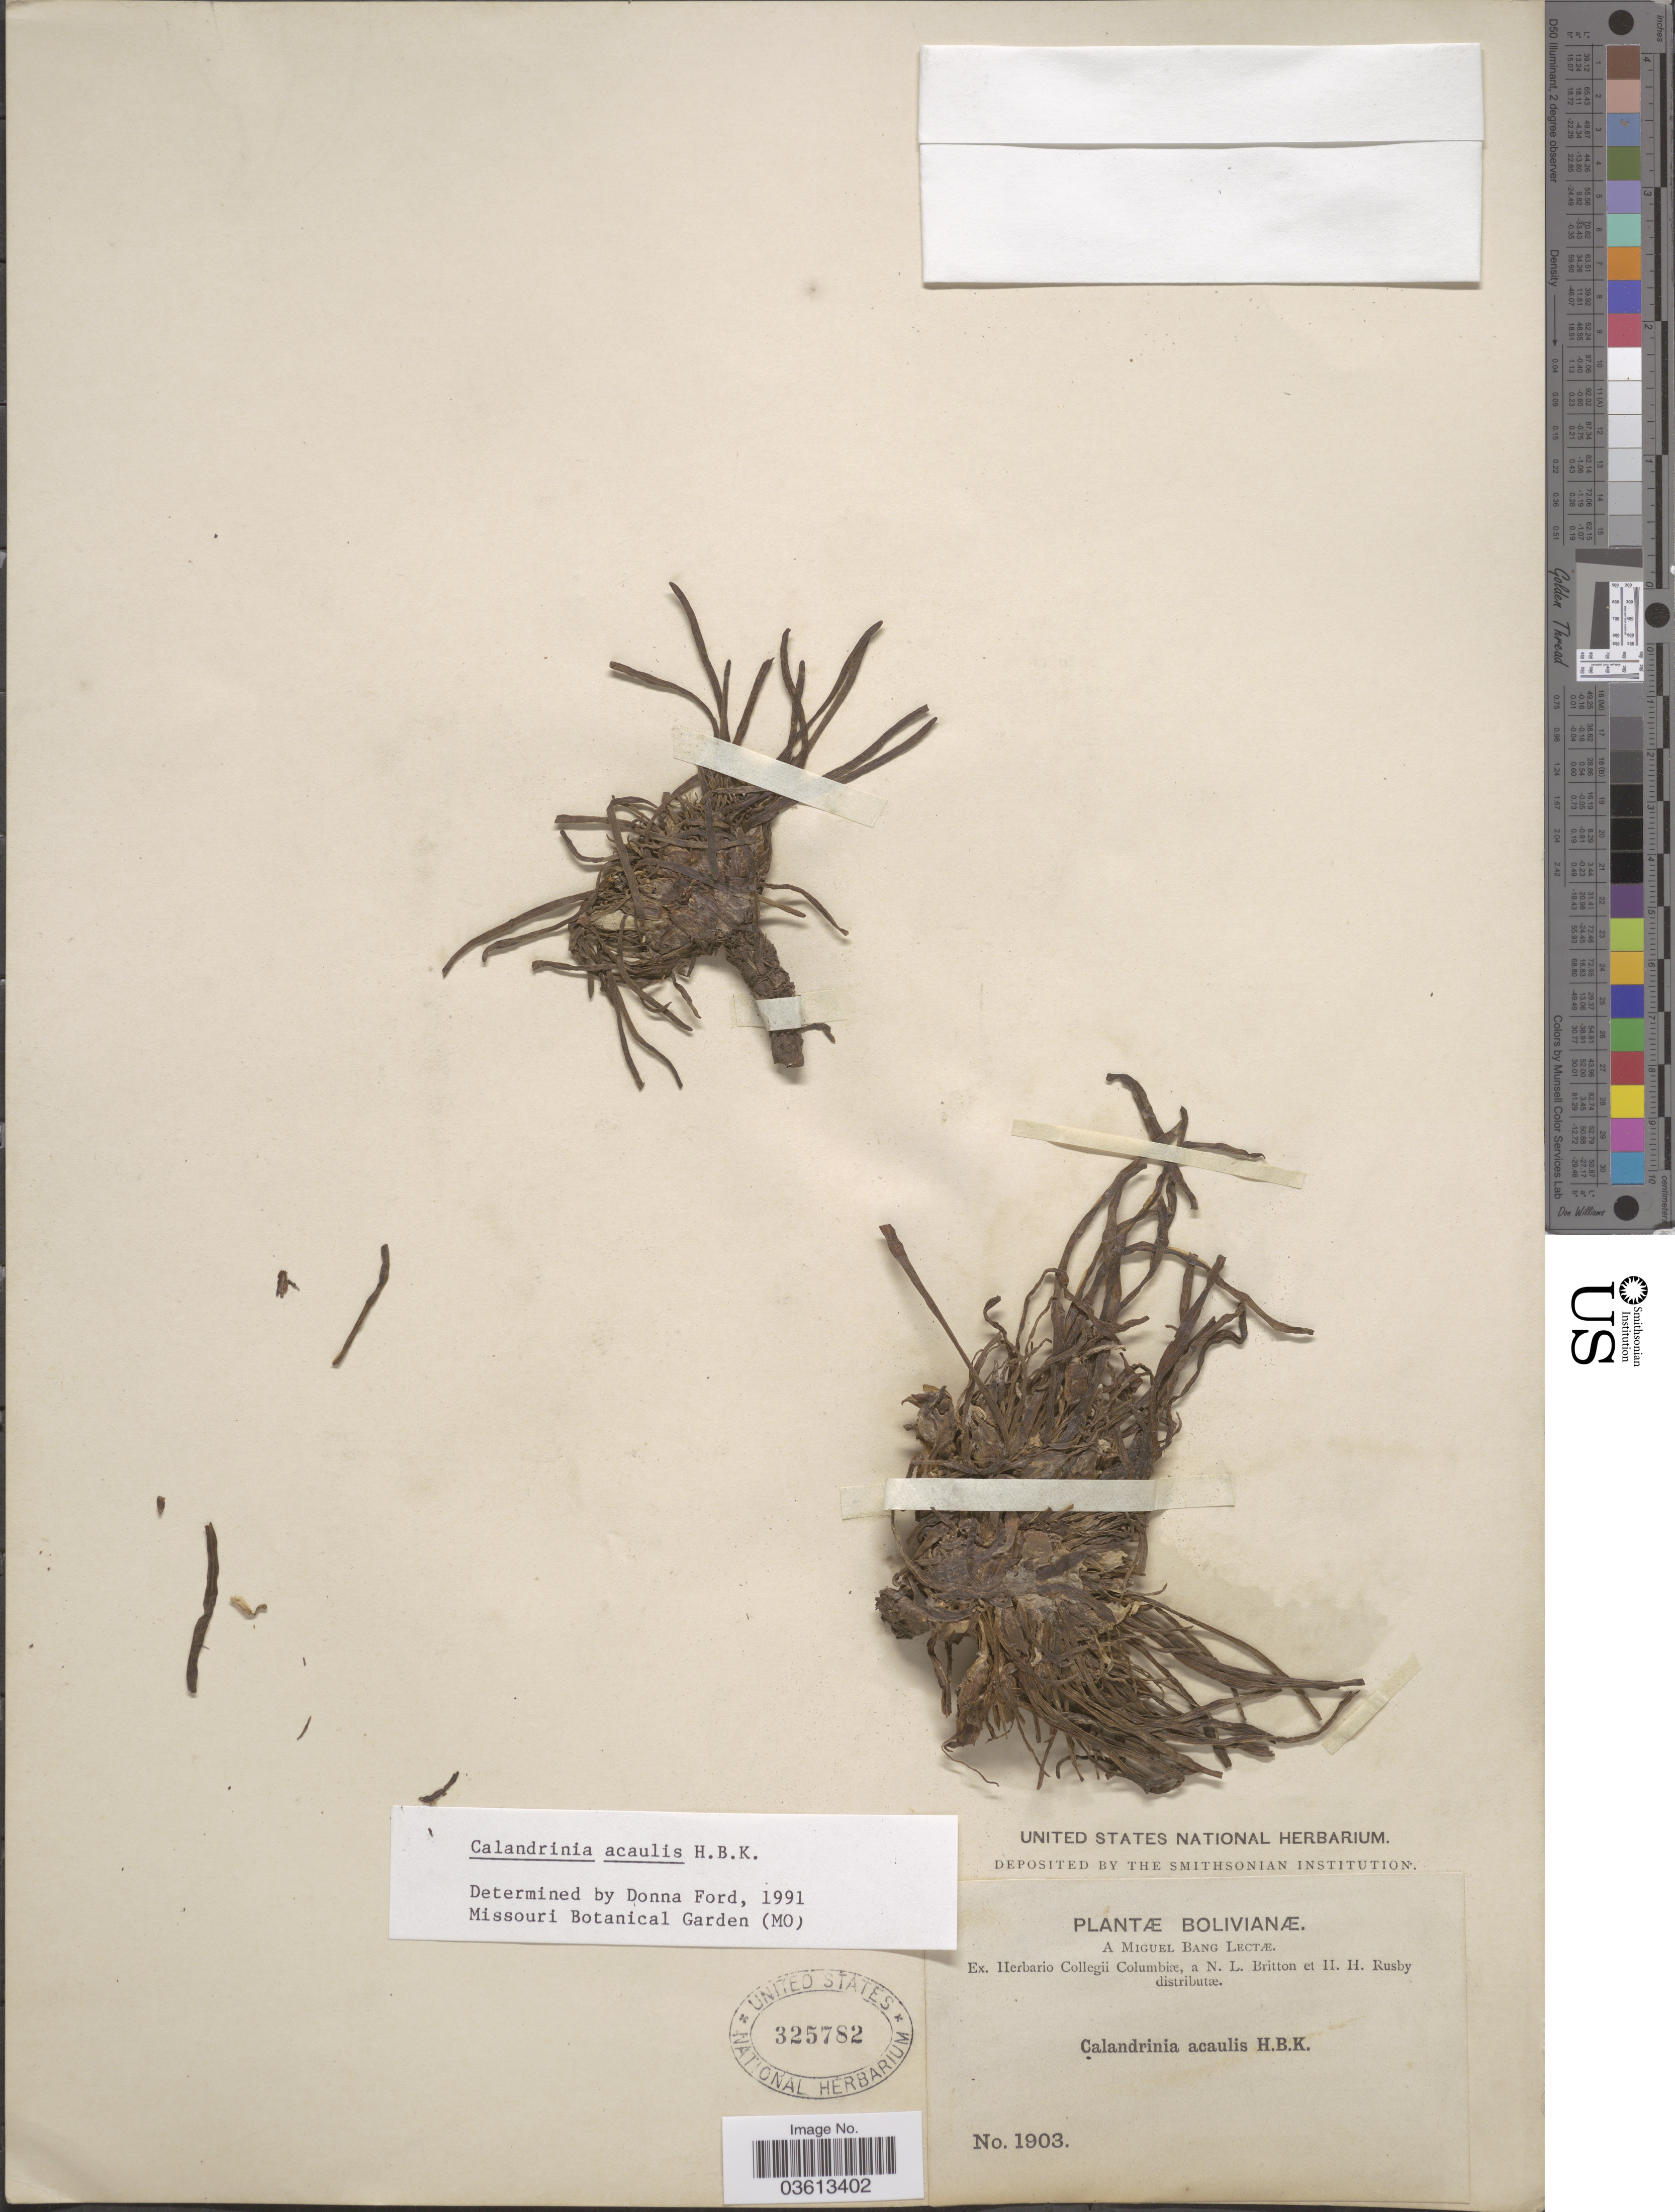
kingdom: Plantae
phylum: Tracheophyta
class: Magnoliopsida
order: Caryophyllales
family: Montiaceae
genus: Calandrinia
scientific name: Calandrinia acaulis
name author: Kunth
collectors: M. Bang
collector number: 1903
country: Bolivia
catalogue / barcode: US 325782